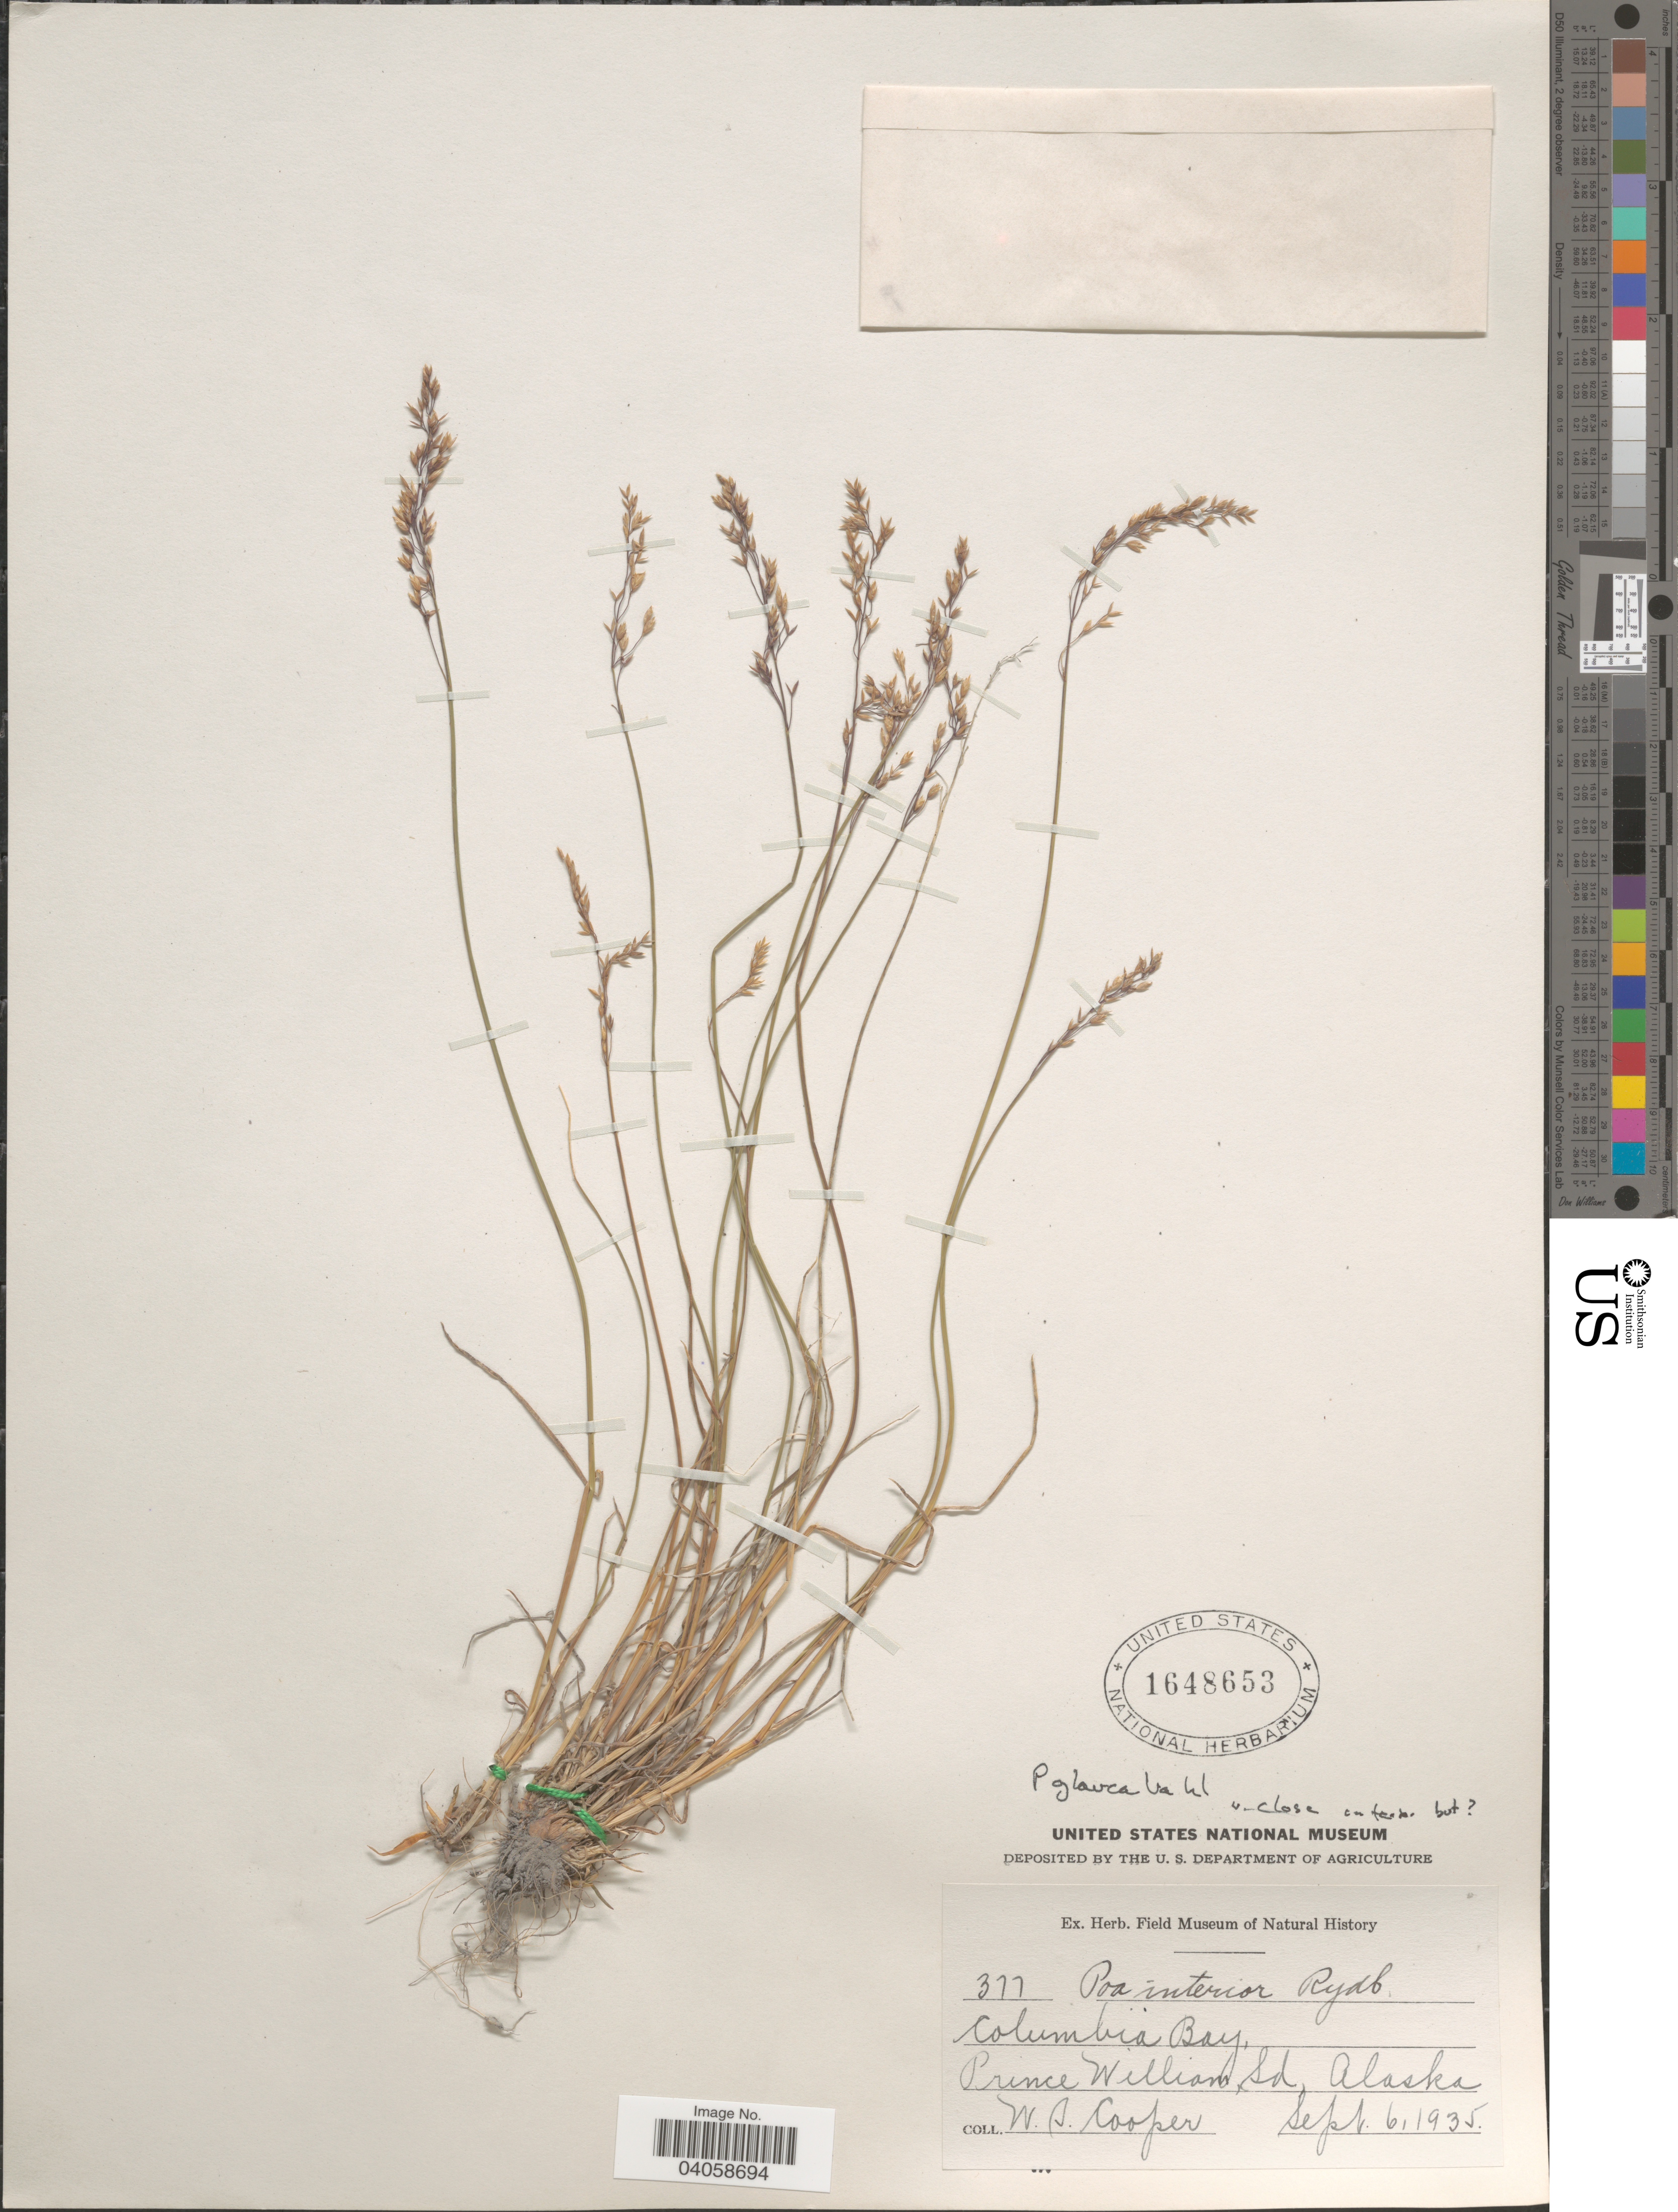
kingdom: Plantae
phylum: Tracheophyta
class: Liliopsida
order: Poales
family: Poaceae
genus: Poa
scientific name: Poa glauca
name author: Vahl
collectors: W. Cooper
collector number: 377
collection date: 1935-09-06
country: United States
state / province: Alaska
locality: Columbia Bay, Prince William Id.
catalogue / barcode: US 1648653